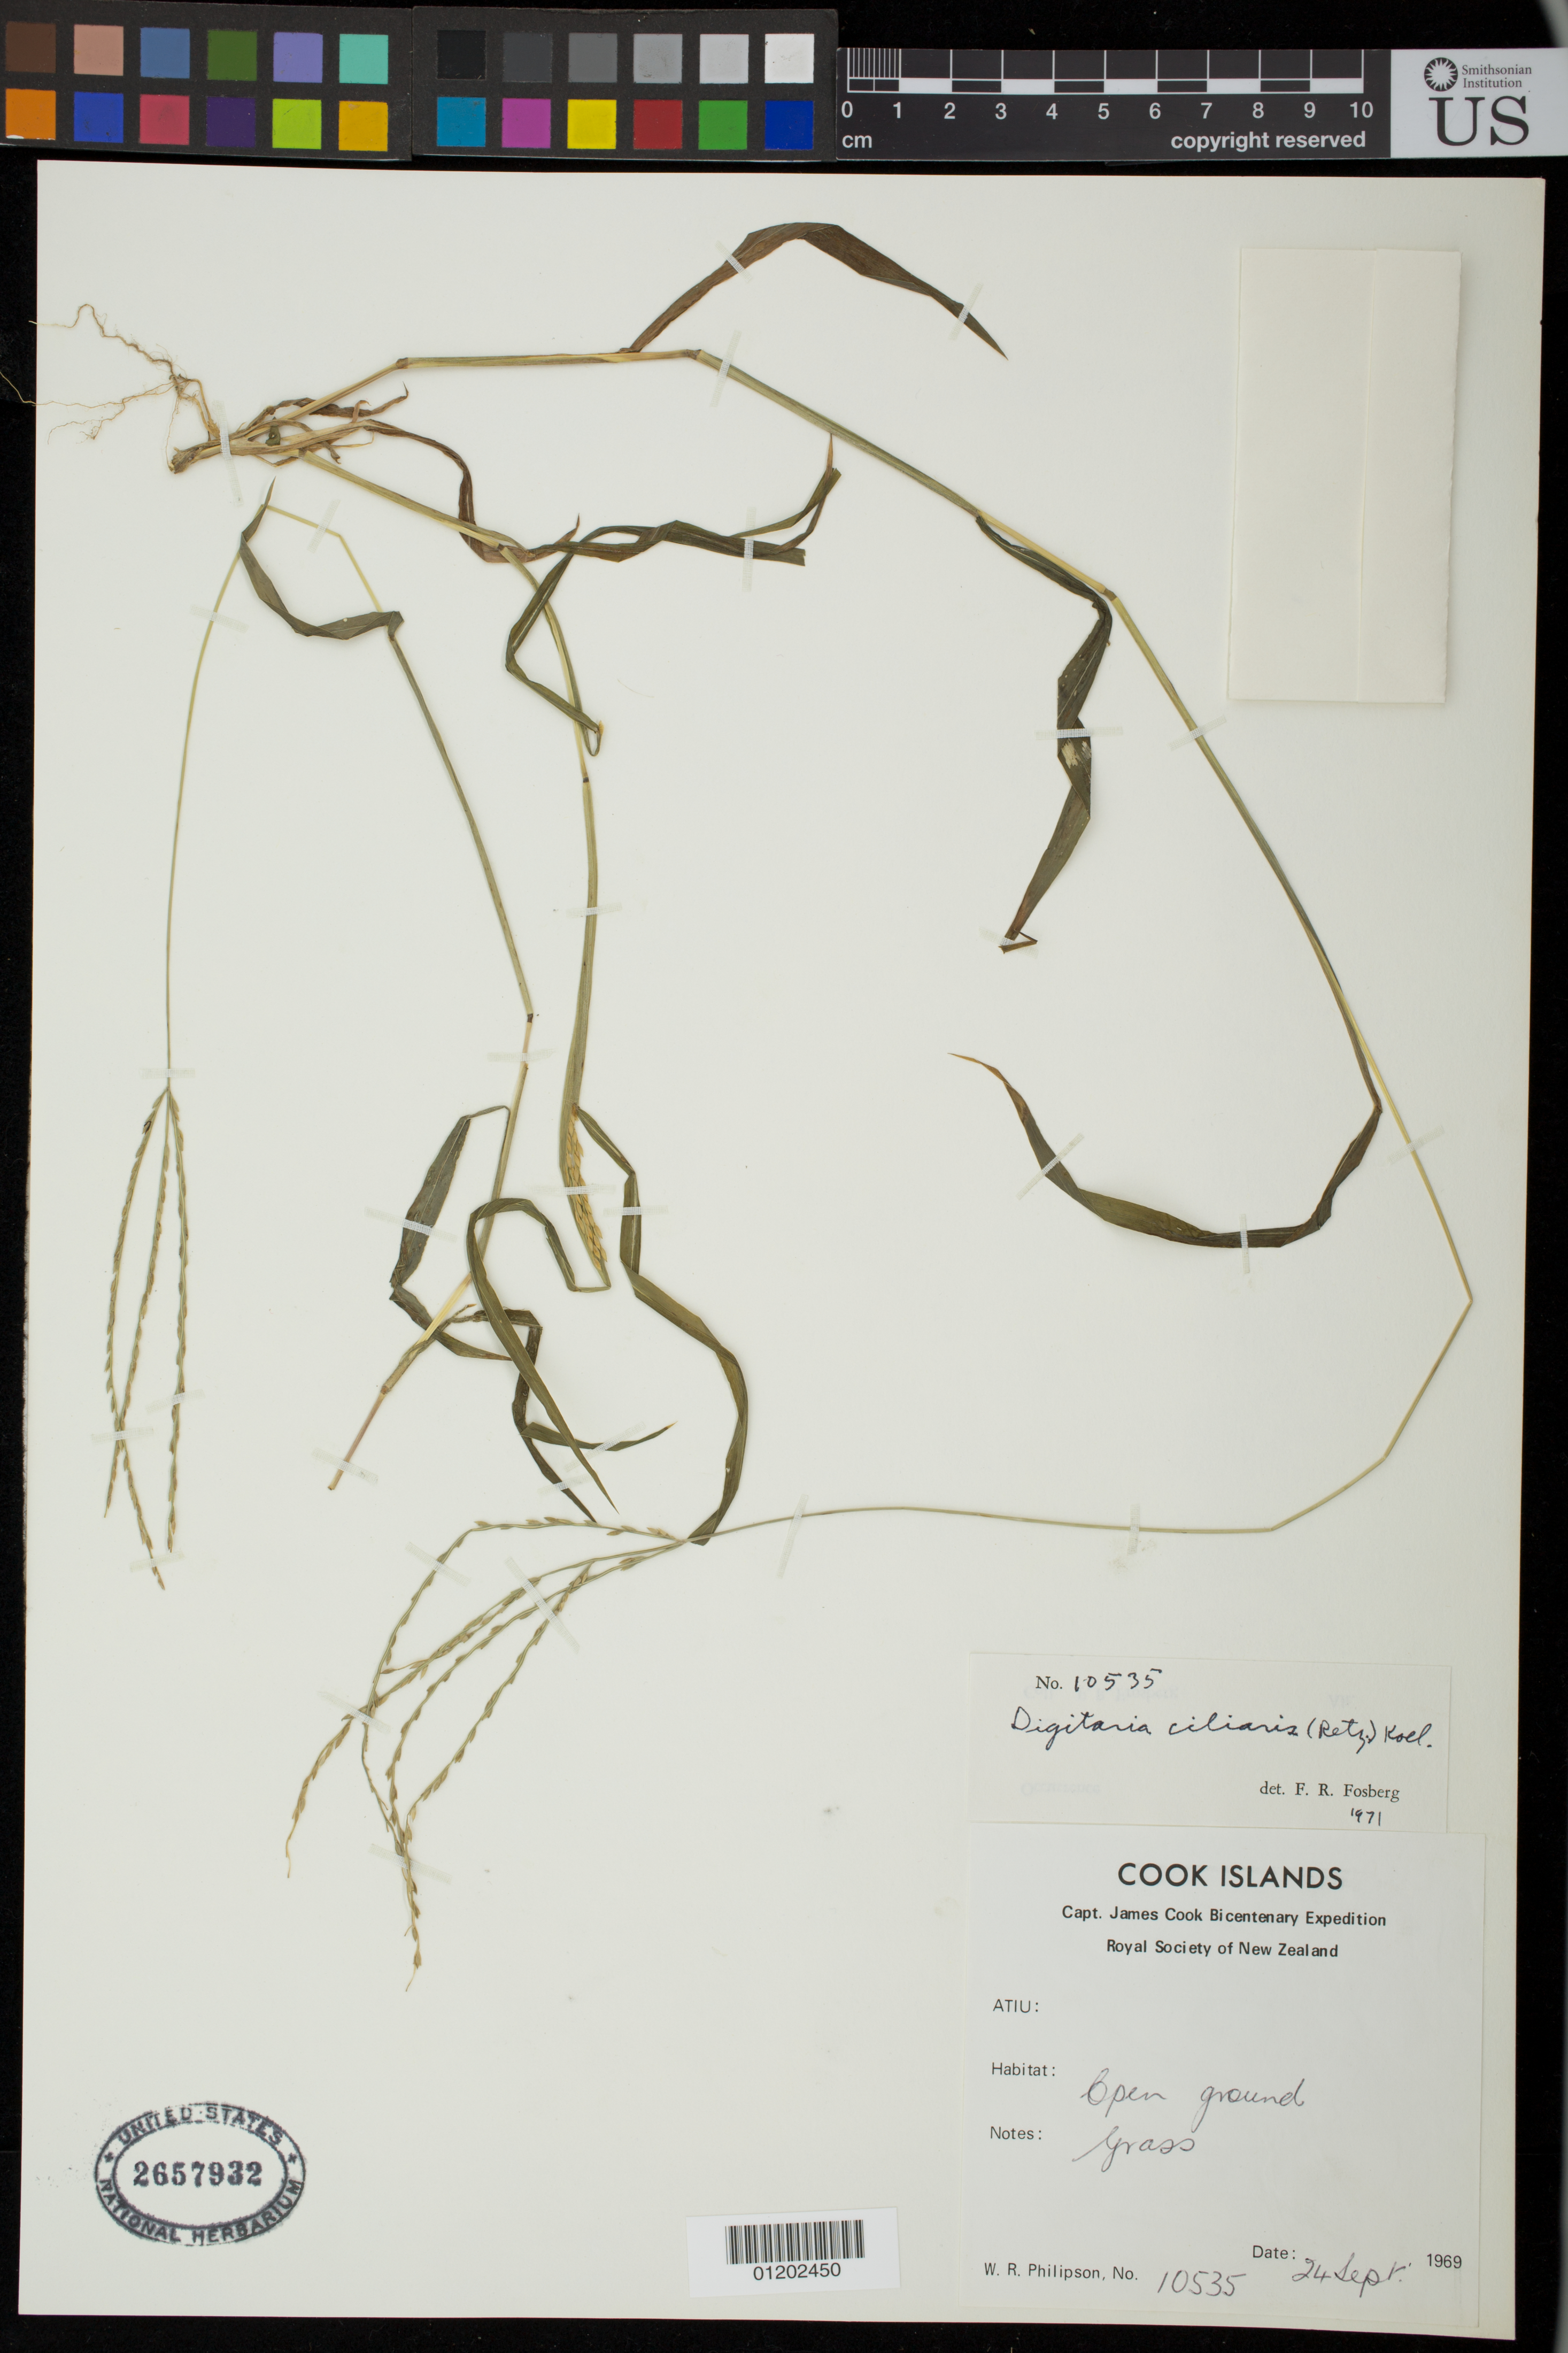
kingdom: Plantae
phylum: Tracheophyta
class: Liliopsida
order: Poales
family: Poaceae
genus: Digitaria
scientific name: Digitaria ciliaris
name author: (Retz.) Koeler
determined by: Fosberg, F. R.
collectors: W. R. Philipson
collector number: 10535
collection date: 1969-09-24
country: Cook Islands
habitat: open ground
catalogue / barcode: US 2657932